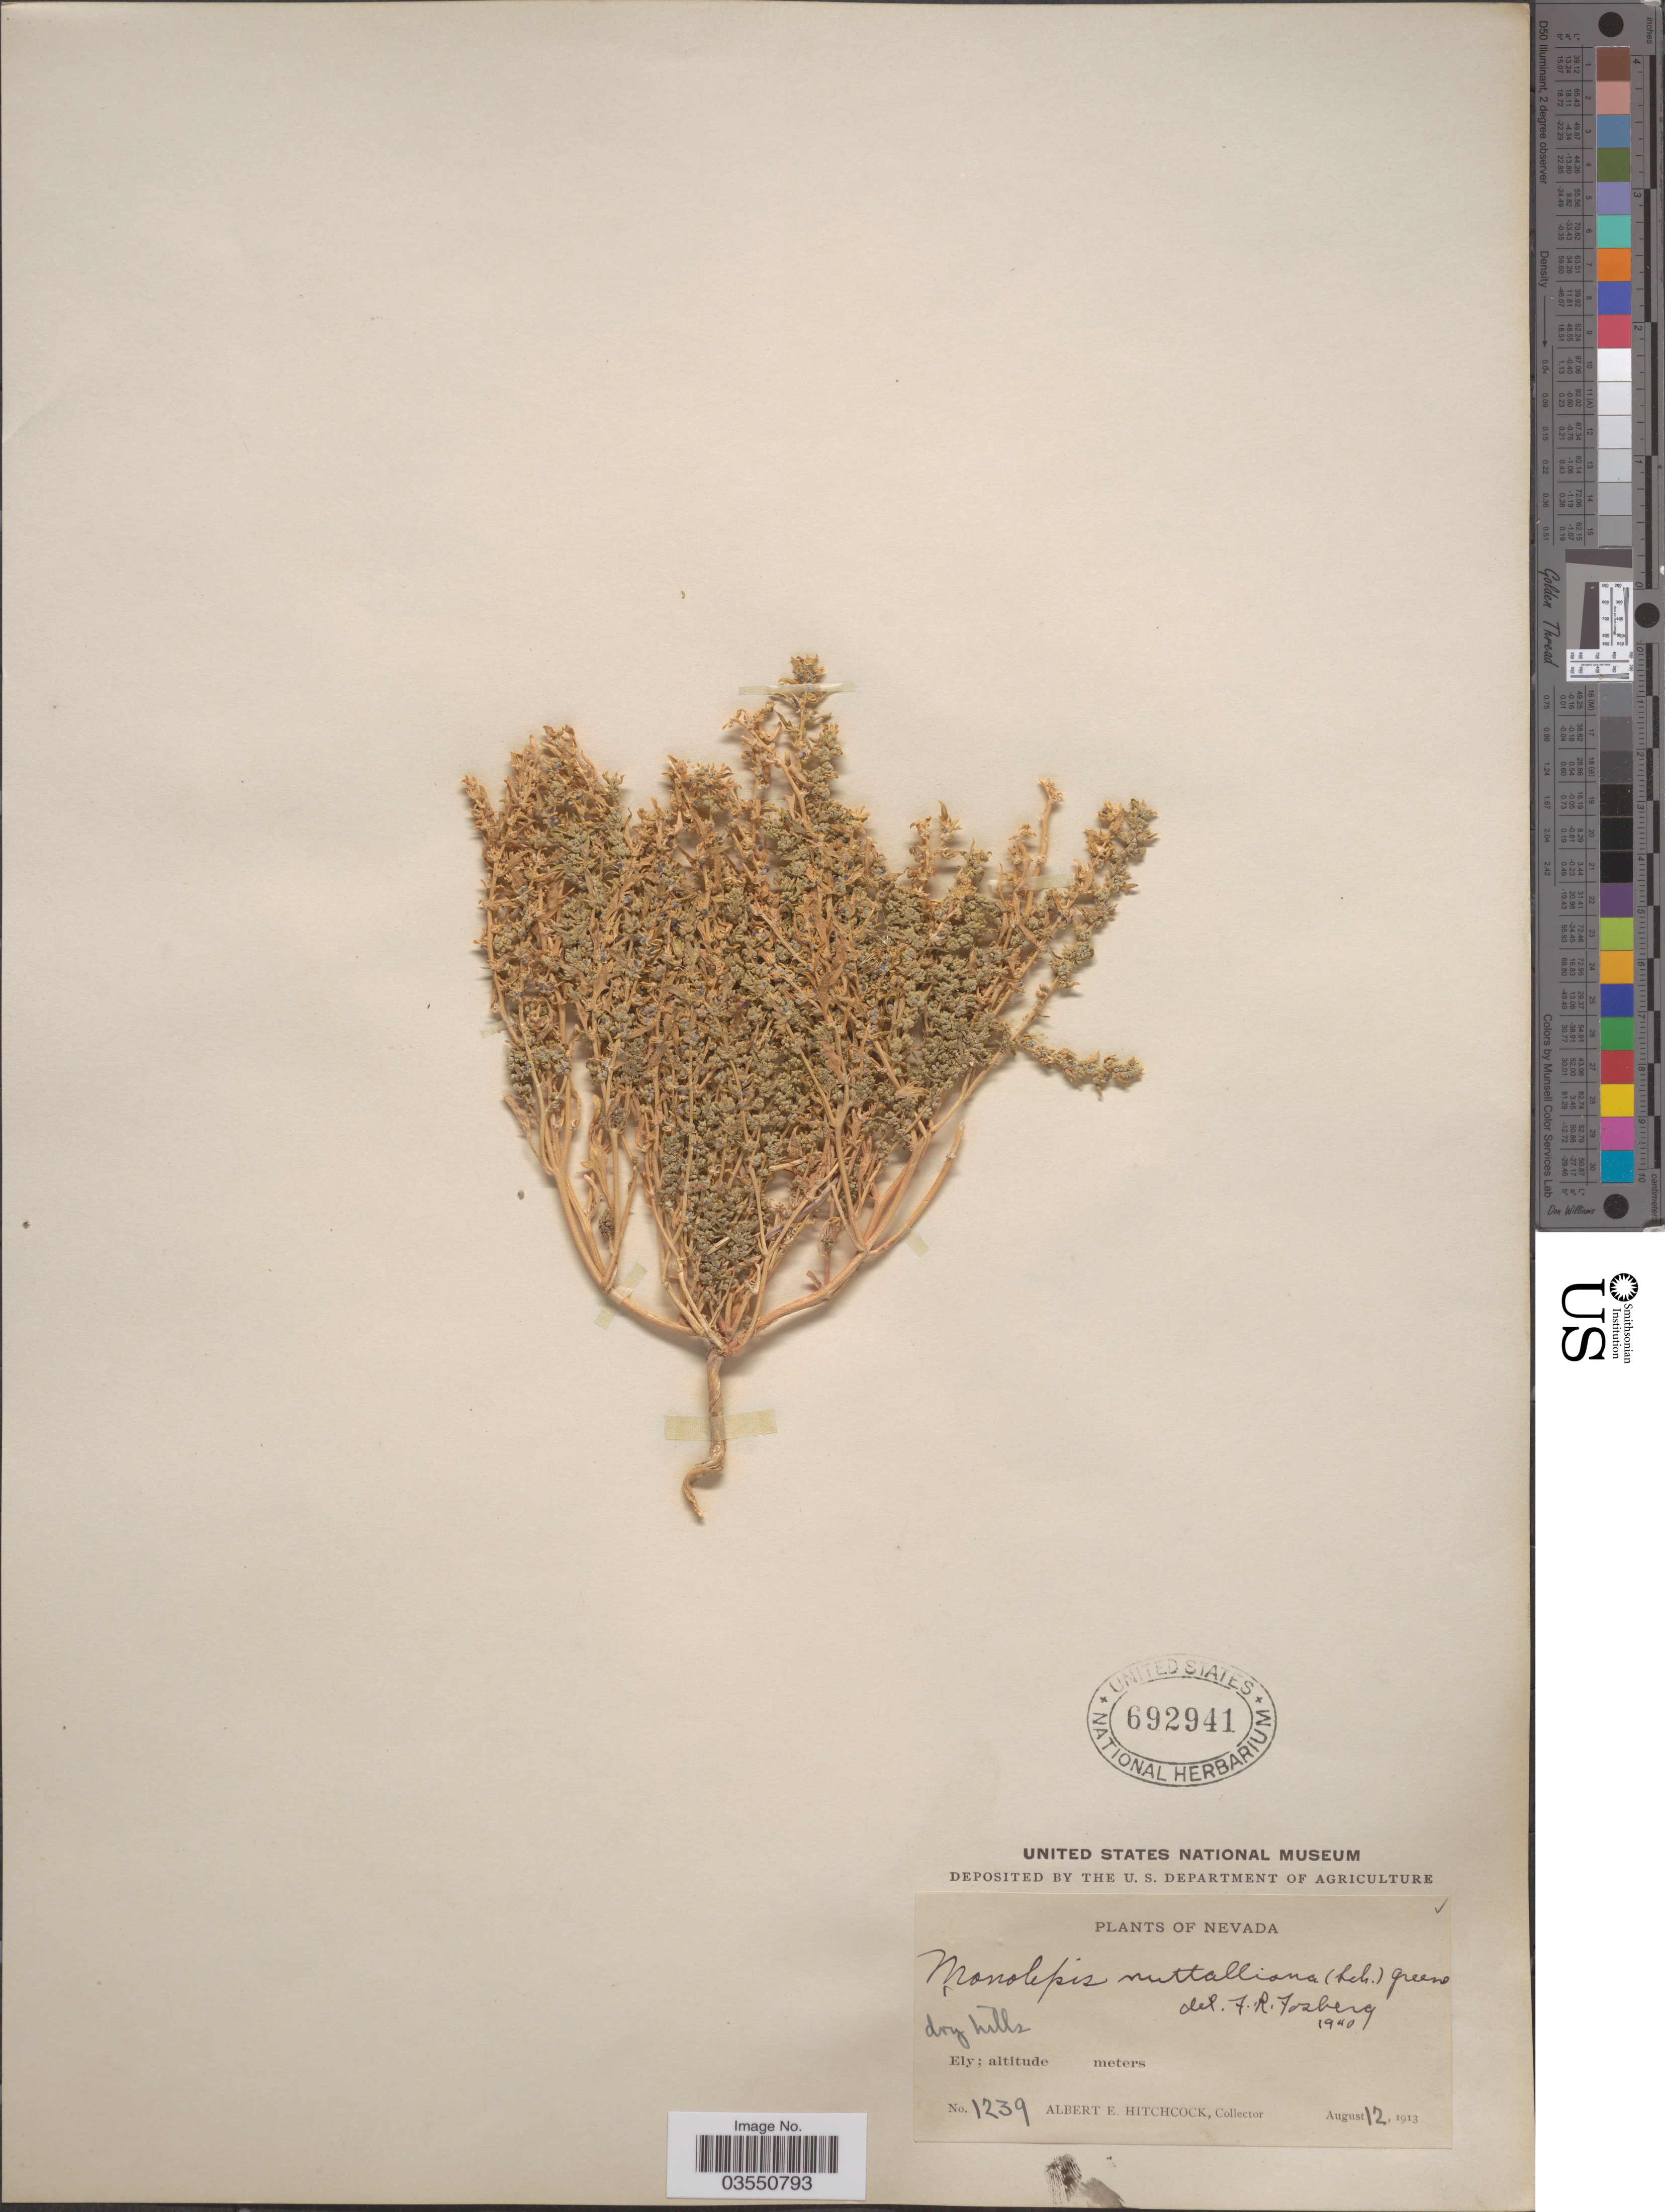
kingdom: Plantae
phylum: Tracheophyta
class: Magnoliopsida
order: Caryophyllales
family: Amaranthaceae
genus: Blitum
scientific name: Blitum nuttallianum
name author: Schult.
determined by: U.S. National Herbarium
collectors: A. Hitchcock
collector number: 1239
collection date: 1913-08-12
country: United States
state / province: Nevada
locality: Dry hills. Ely.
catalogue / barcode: US 692941